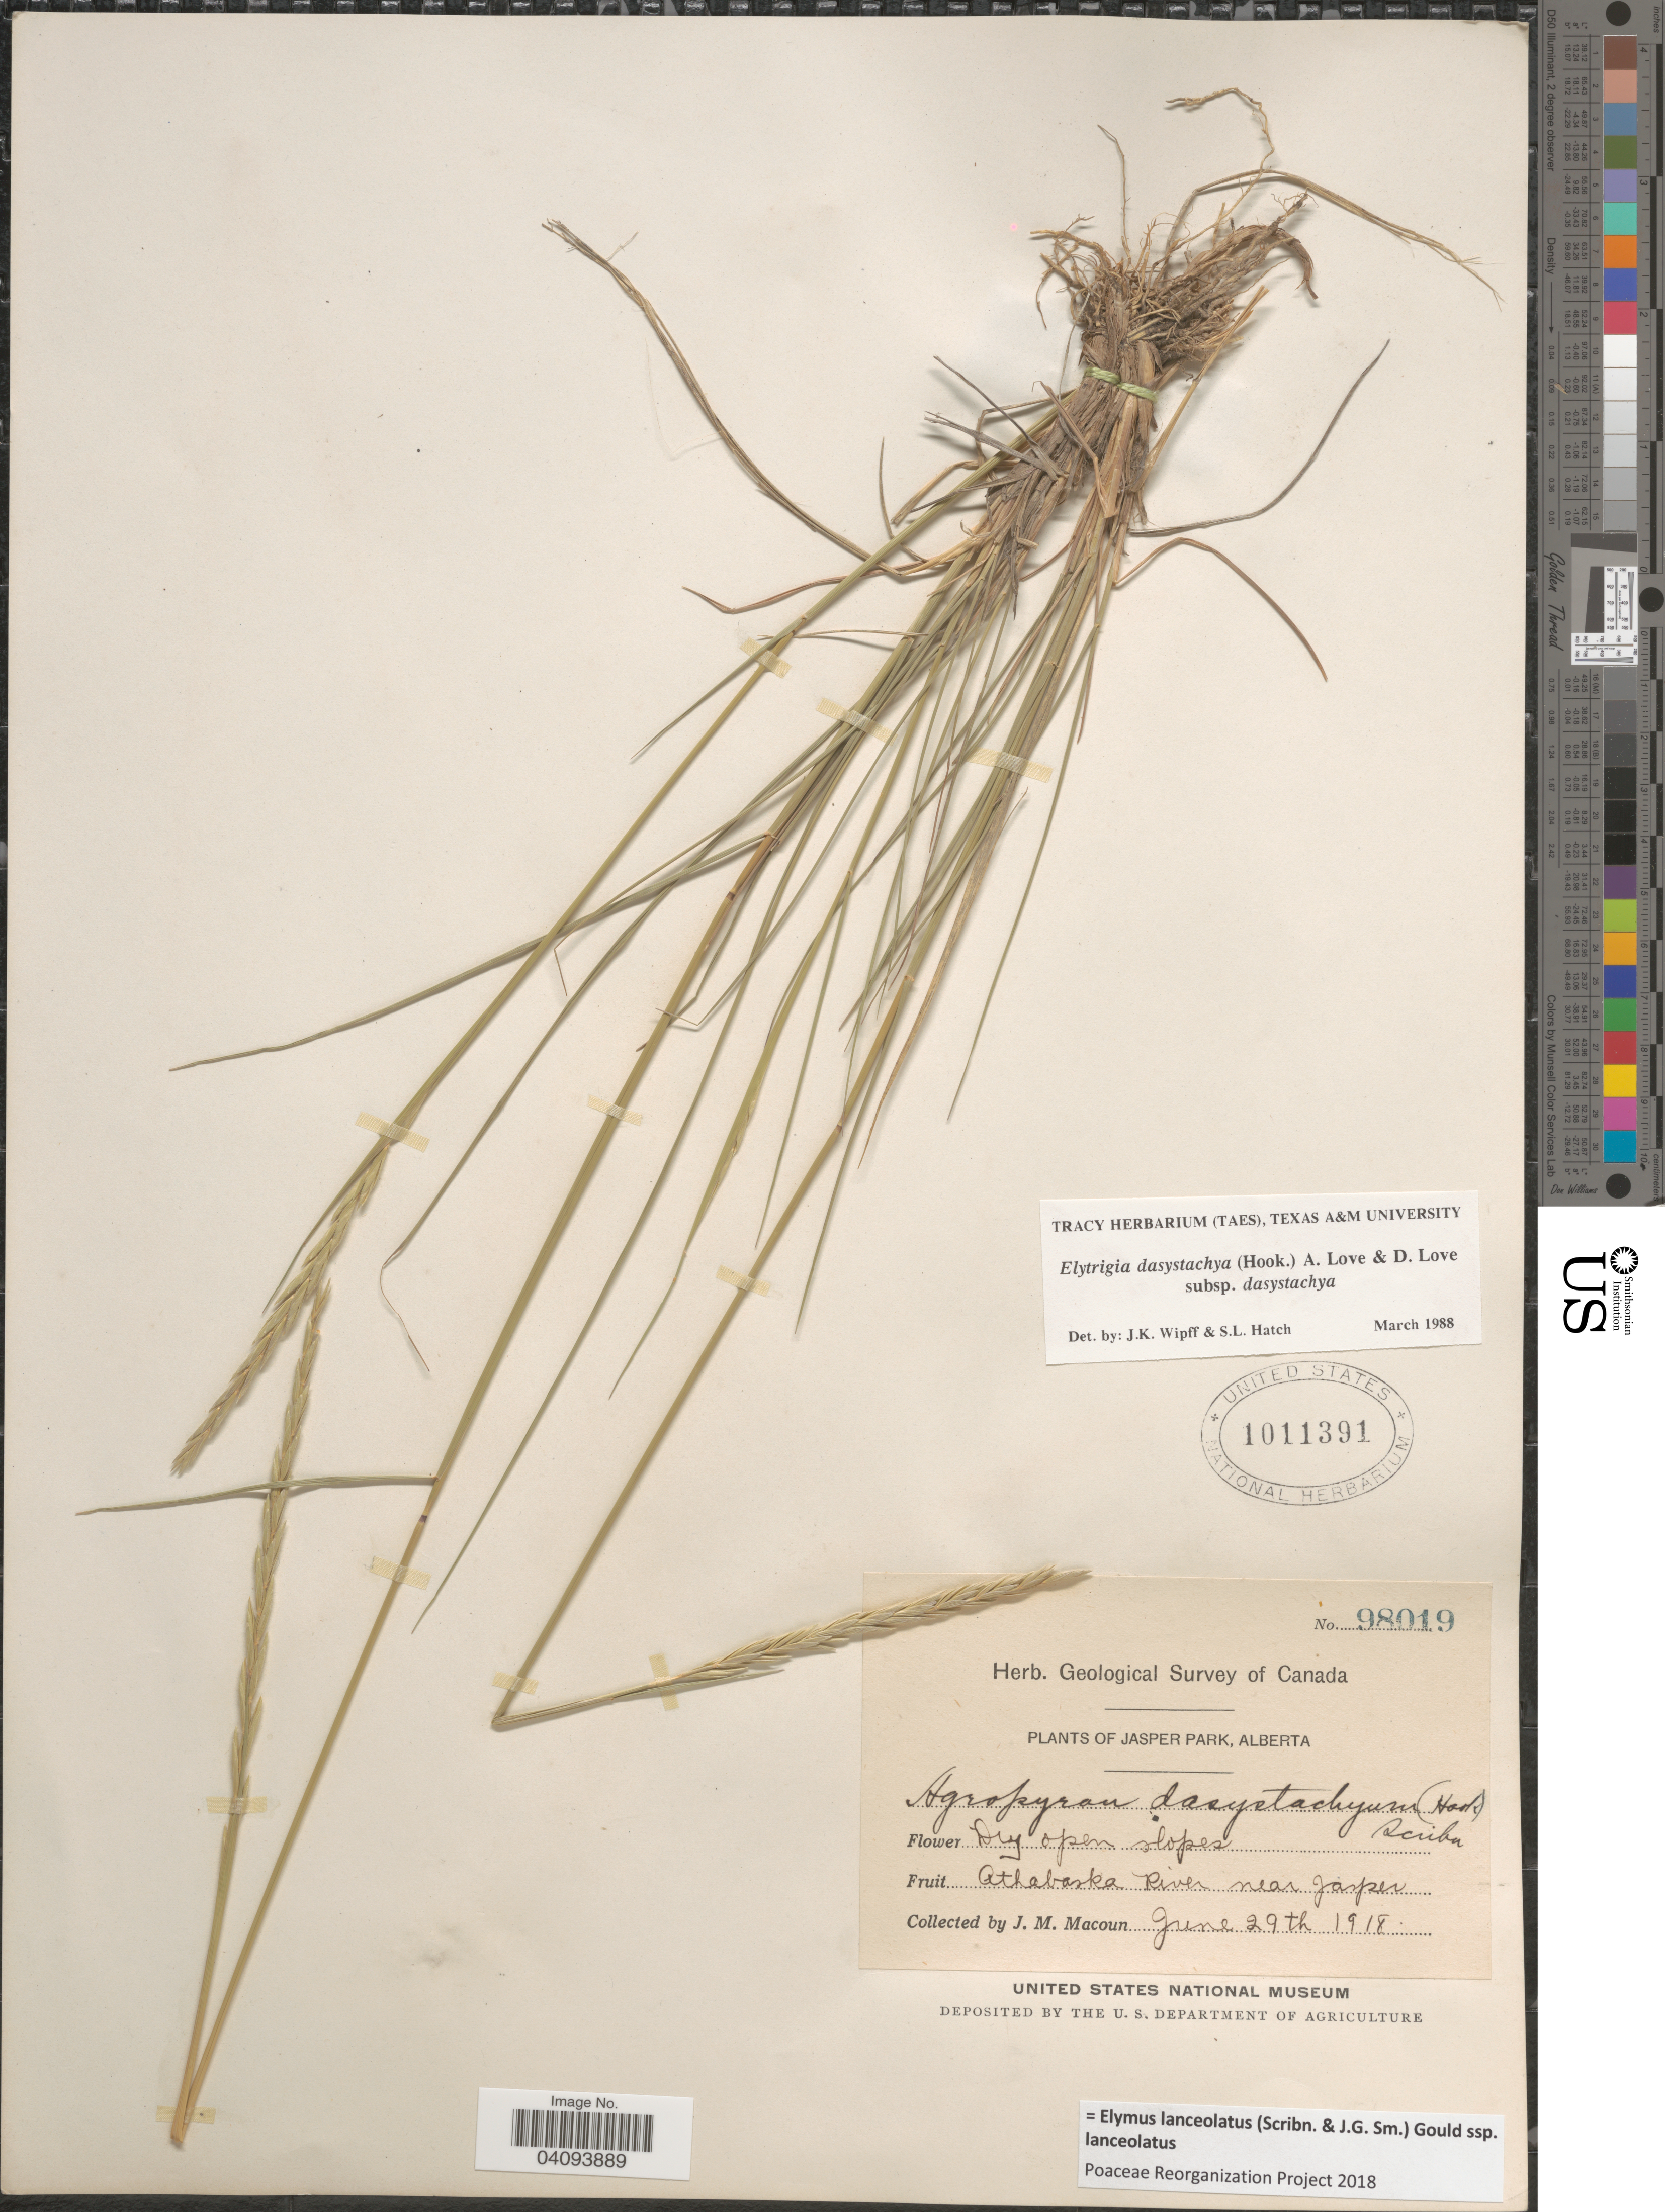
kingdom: Plantae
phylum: Tracheophyta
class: Liliopsida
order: Poales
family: Poaceae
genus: Elymus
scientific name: Elymus lanceolatus subsp. lanceolatus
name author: (Scribn. & J.G. Sm.) Gould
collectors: J. M. Macoun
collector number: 98019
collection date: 1918-06-29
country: Canada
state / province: Alberta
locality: Geological Survey of Canada. Jasper Park. Athabaska River near Jasper.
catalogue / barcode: US 1011391